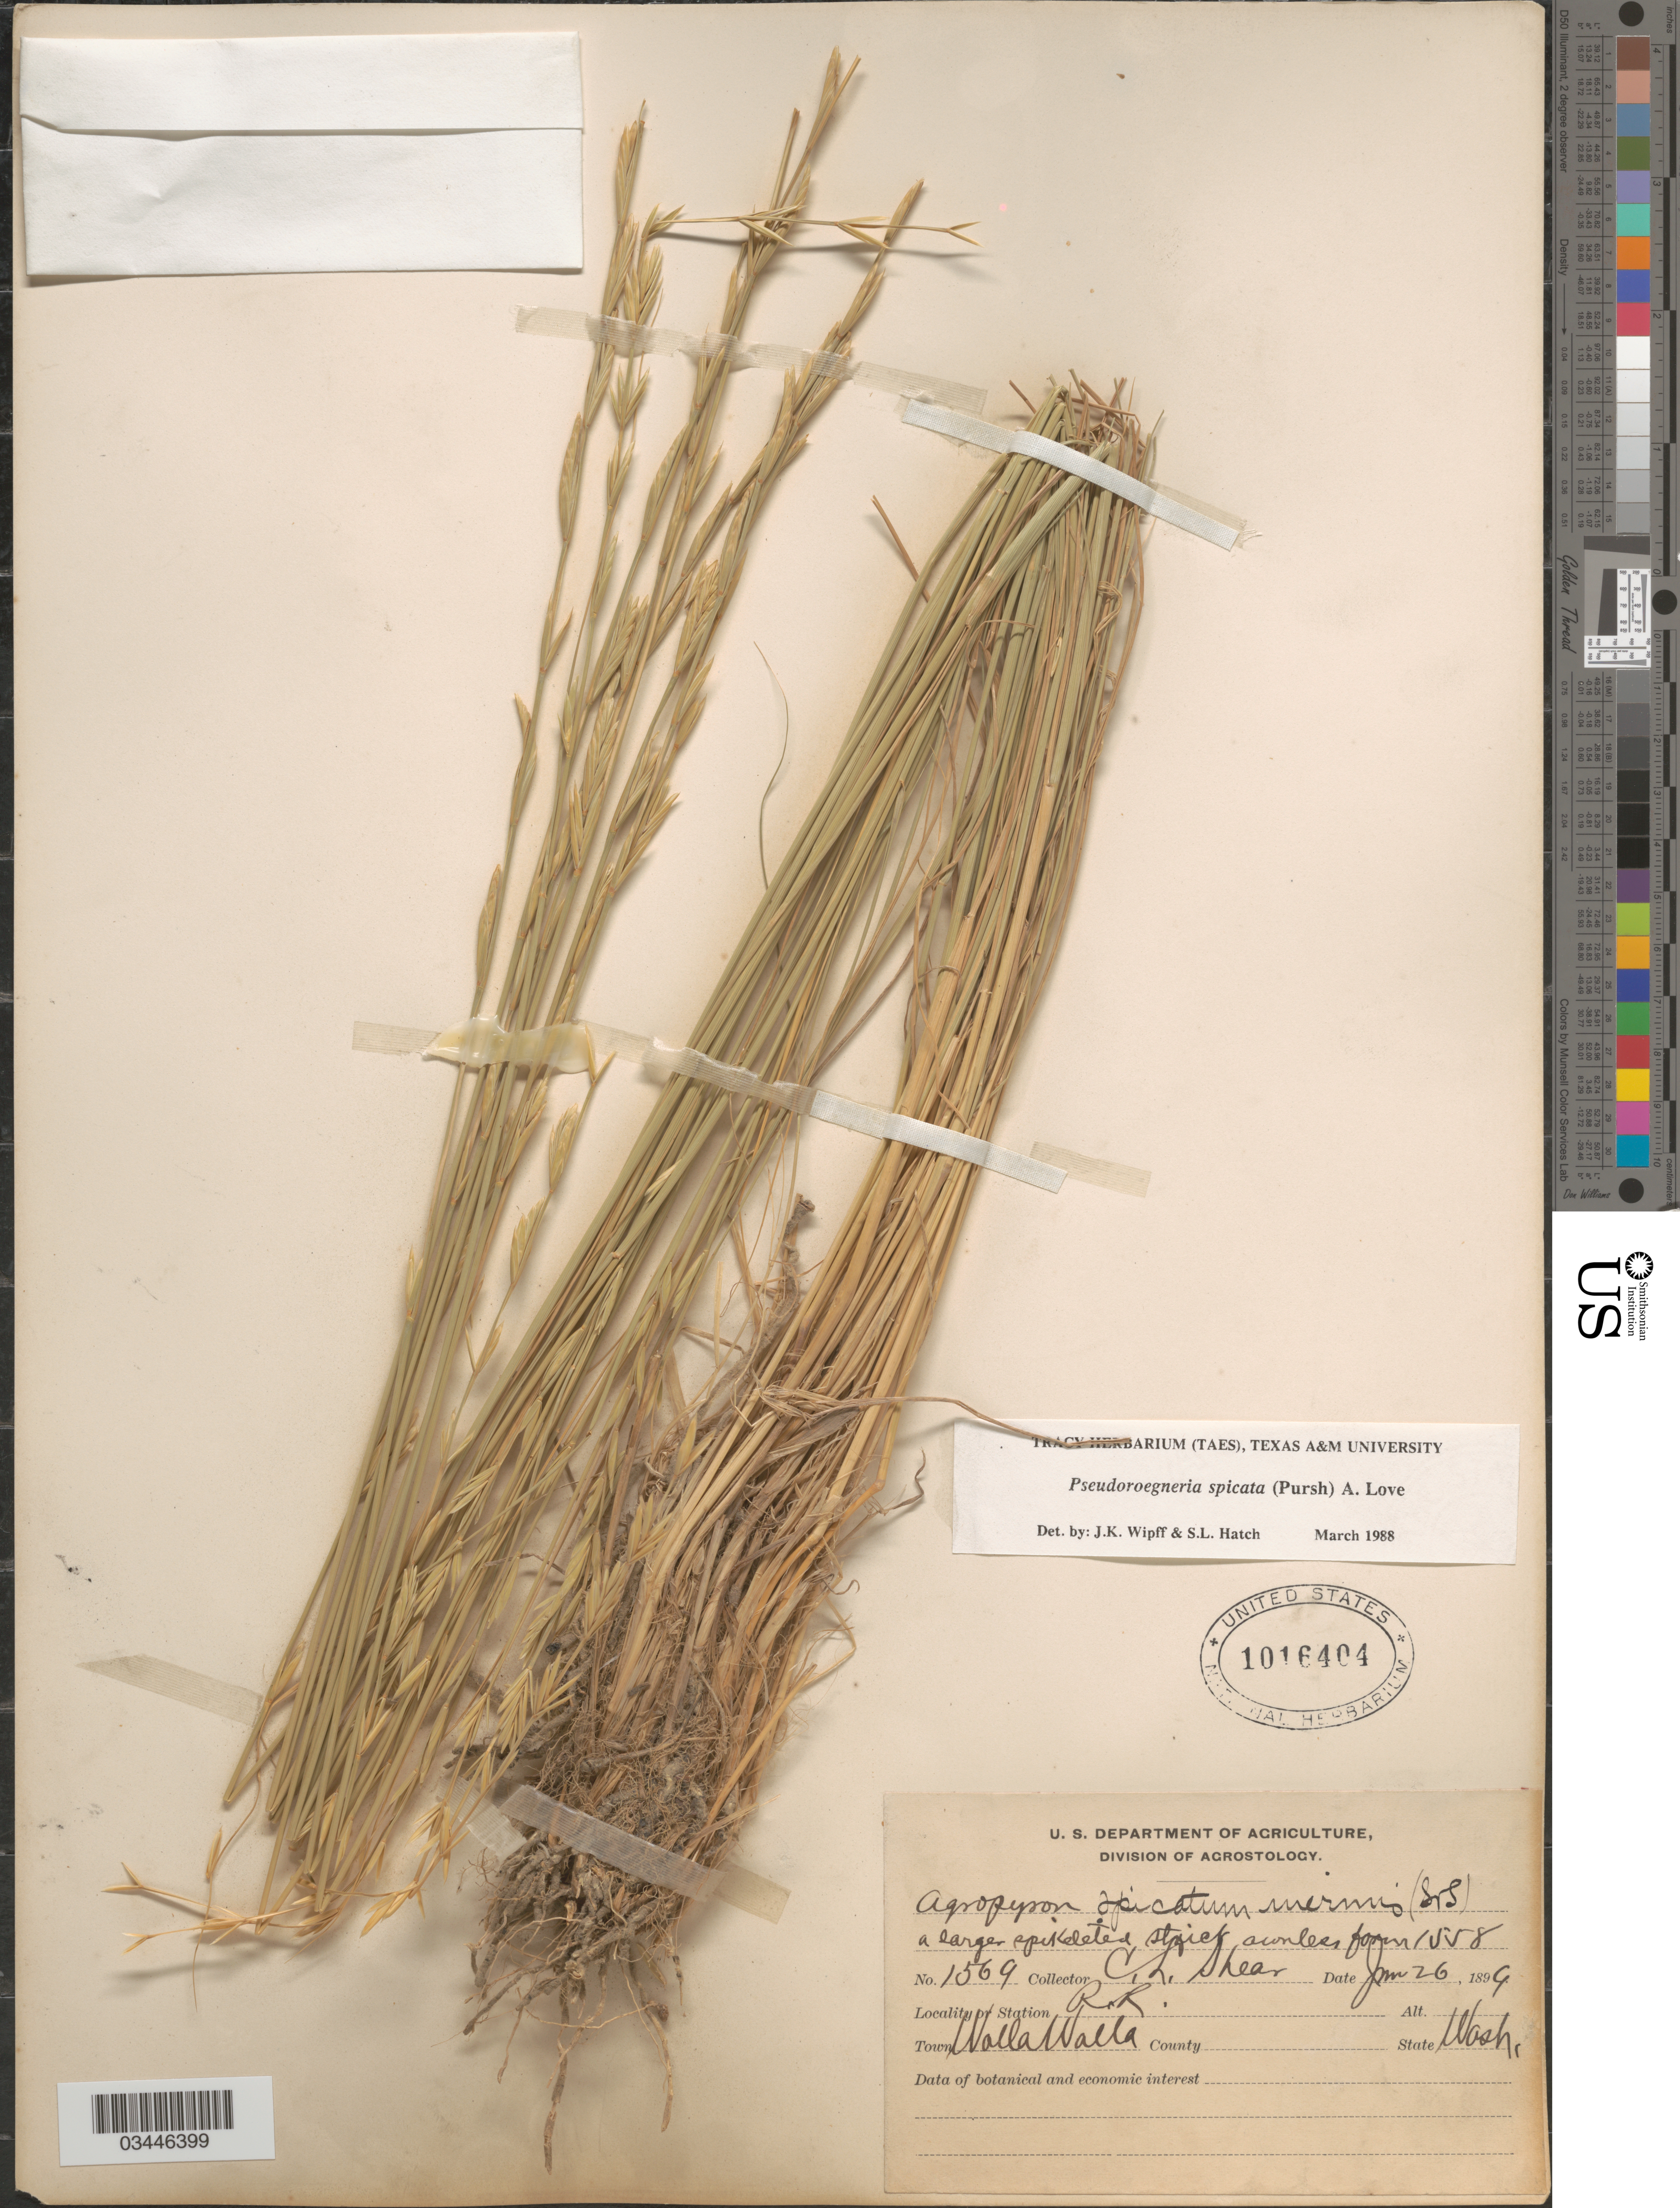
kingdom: Plantae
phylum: Tracheophyta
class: Liliopsida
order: Poales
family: Poaceae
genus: Pseudoroegneria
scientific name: Pseudoroegneria spicata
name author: (Pursh) Á. Löve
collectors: C. L. Shear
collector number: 1569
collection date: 1899-06-26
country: United States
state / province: Washington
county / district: Walla Walla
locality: R. R. Town Walla Walla.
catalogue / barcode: US 1016404